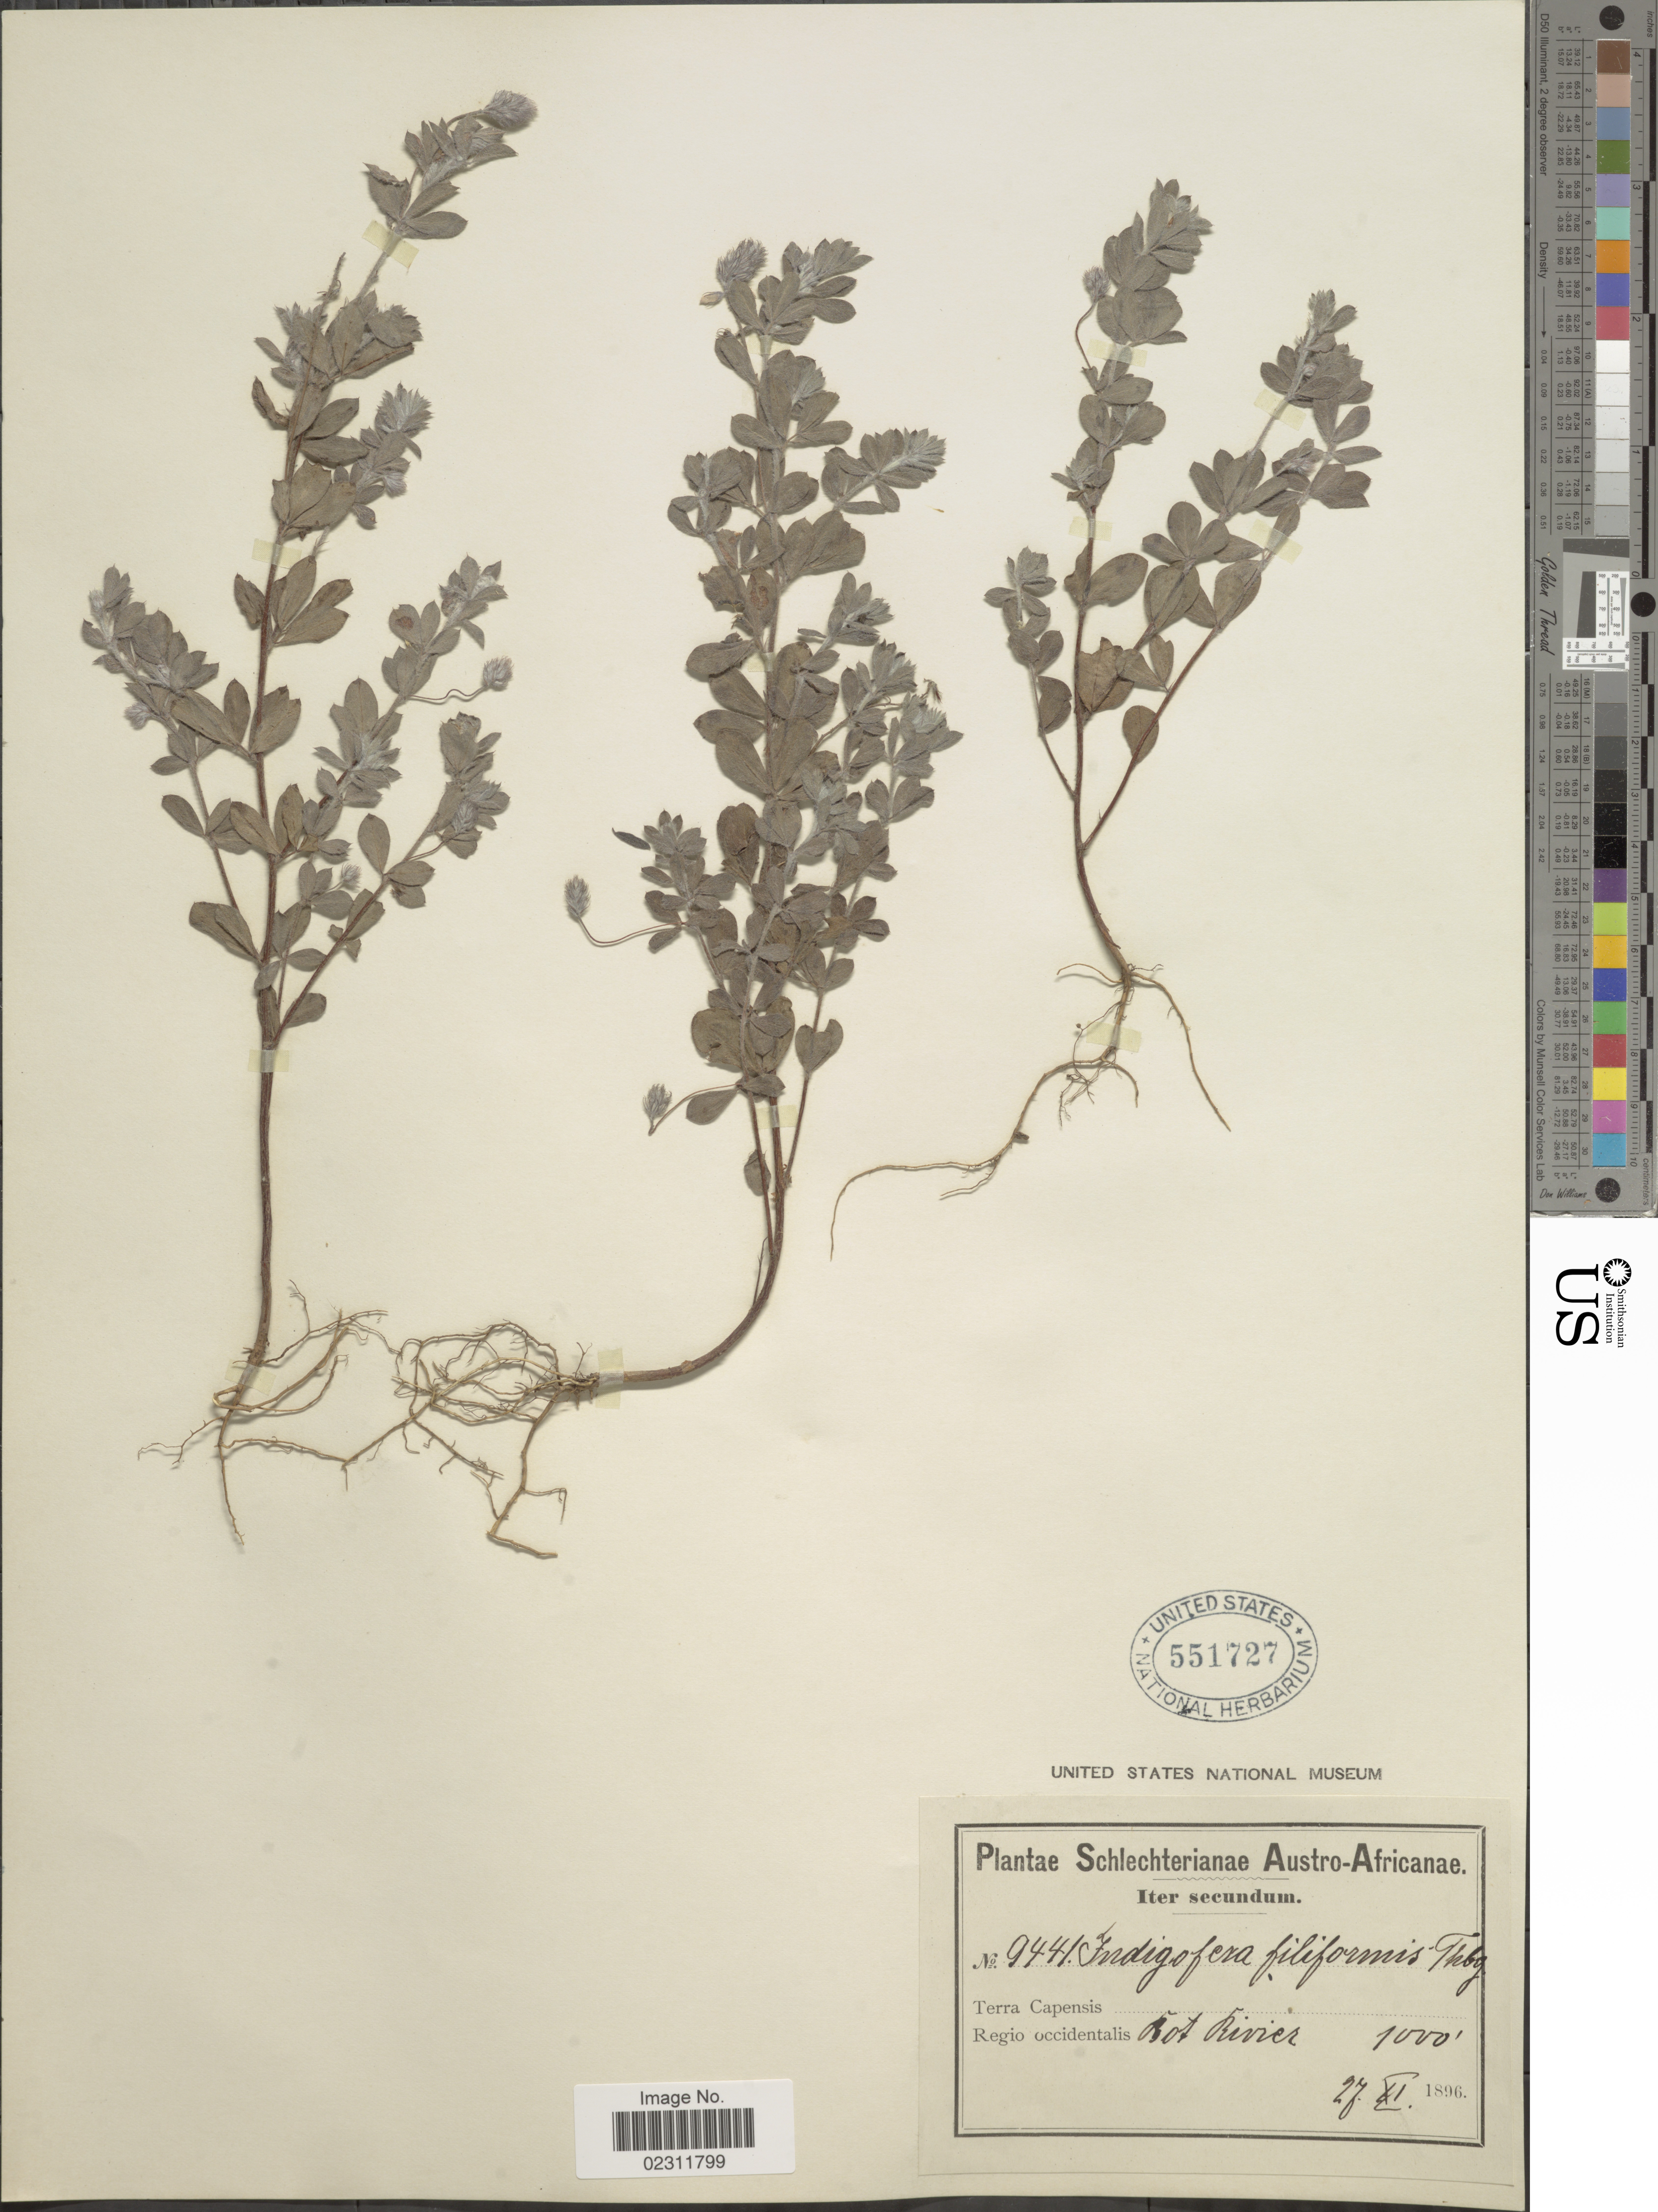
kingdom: Plantae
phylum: Tracheophyta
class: Magnoliopsida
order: Fabales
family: Fabaceae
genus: Indigofera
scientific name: Indigofera filiformis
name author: L. f.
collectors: Schlechter, --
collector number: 9441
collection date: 1896-11-27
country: South Africa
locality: Austro-Africanae, Rot Rivier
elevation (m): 305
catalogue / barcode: US 551727